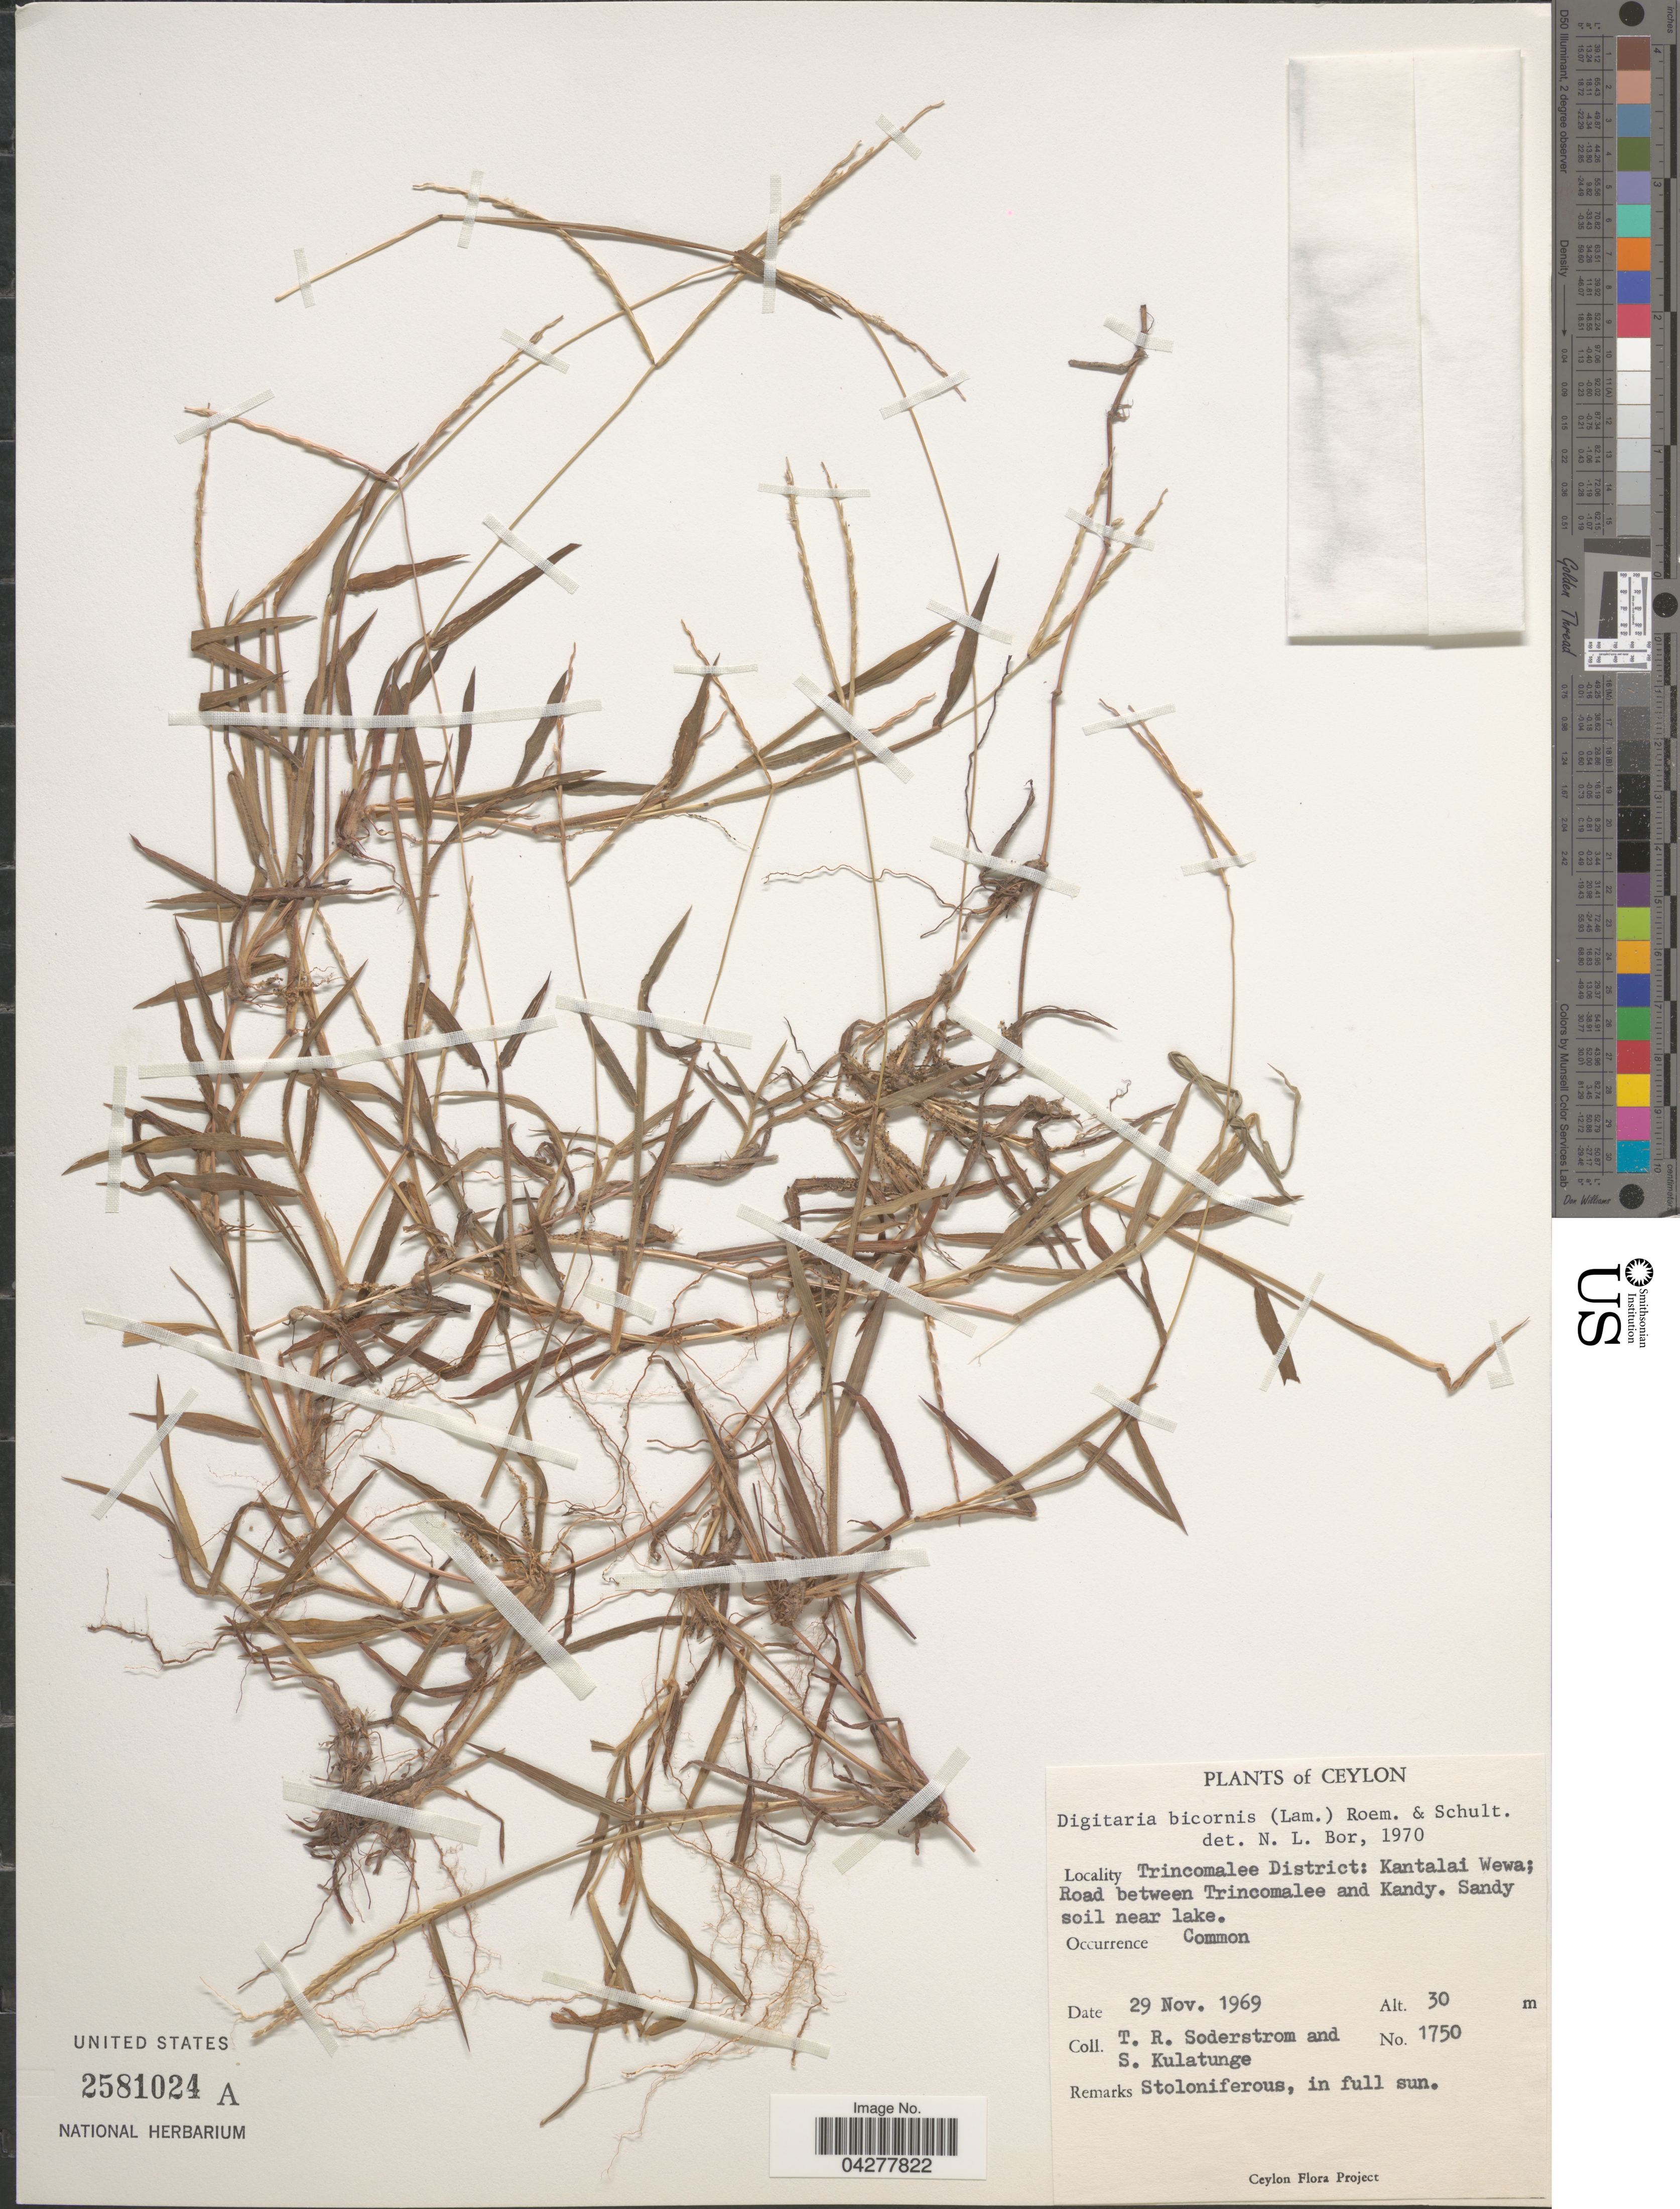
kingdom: Plantae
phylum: Tracheophyta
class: Liliopsida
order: Poales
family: Poaceae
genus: Digitaria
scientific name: Digitaria bicornis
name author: (Lam.) Roem. & Schult.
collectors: T. R. Soderstrom & S. Kulatunge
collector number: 1750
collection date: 1969-11-29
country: Sri Lanka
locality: Ceylon. Trincomalee District: Kantalai Wewa; Road between Trincomalee and Kandy. Sandy soil near lake.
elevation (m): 30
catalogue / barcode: US 2581024A